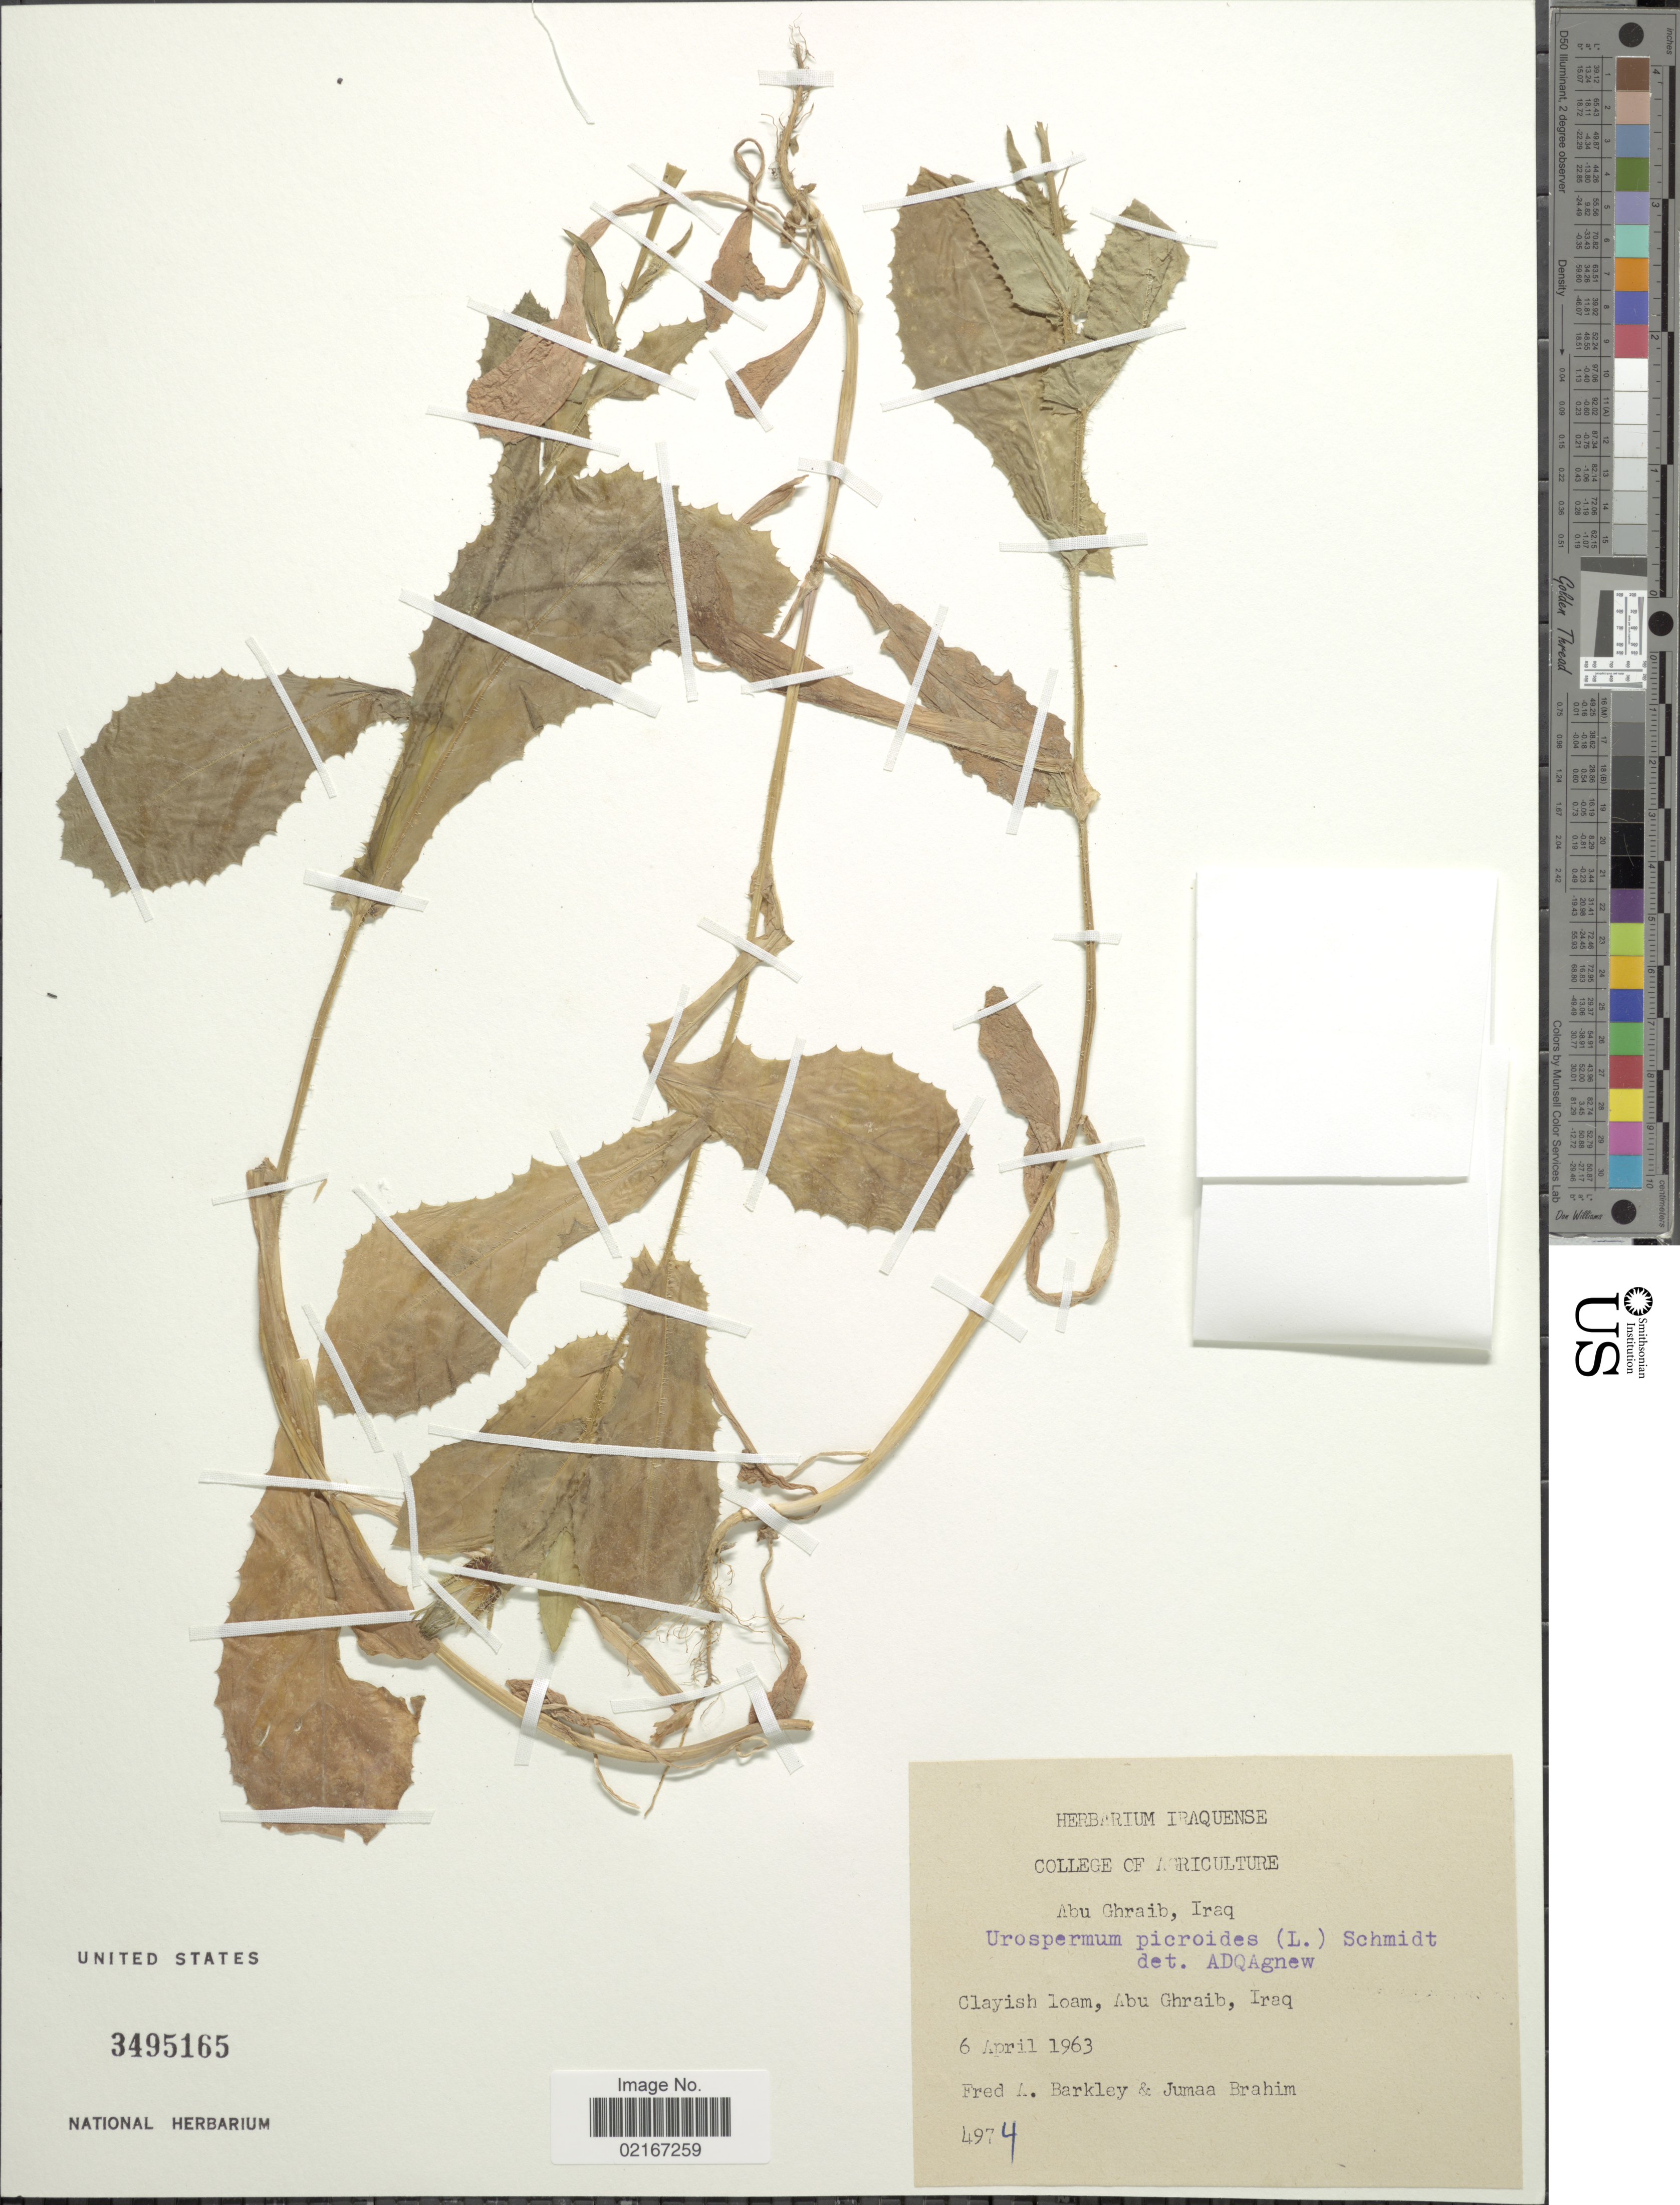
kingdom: Plantae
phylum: Tracheophyta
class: Magnoliopsida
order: Asterales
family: Asteraceae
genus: Urospermum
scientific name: Urospermum picroides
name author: (L.) F.W. Schmidt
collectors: F. A. Barkley & Brahim M., J.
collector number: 4974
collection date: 1963-04-06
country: Iraq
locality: Abu Ghraib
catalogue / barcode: US 3495165